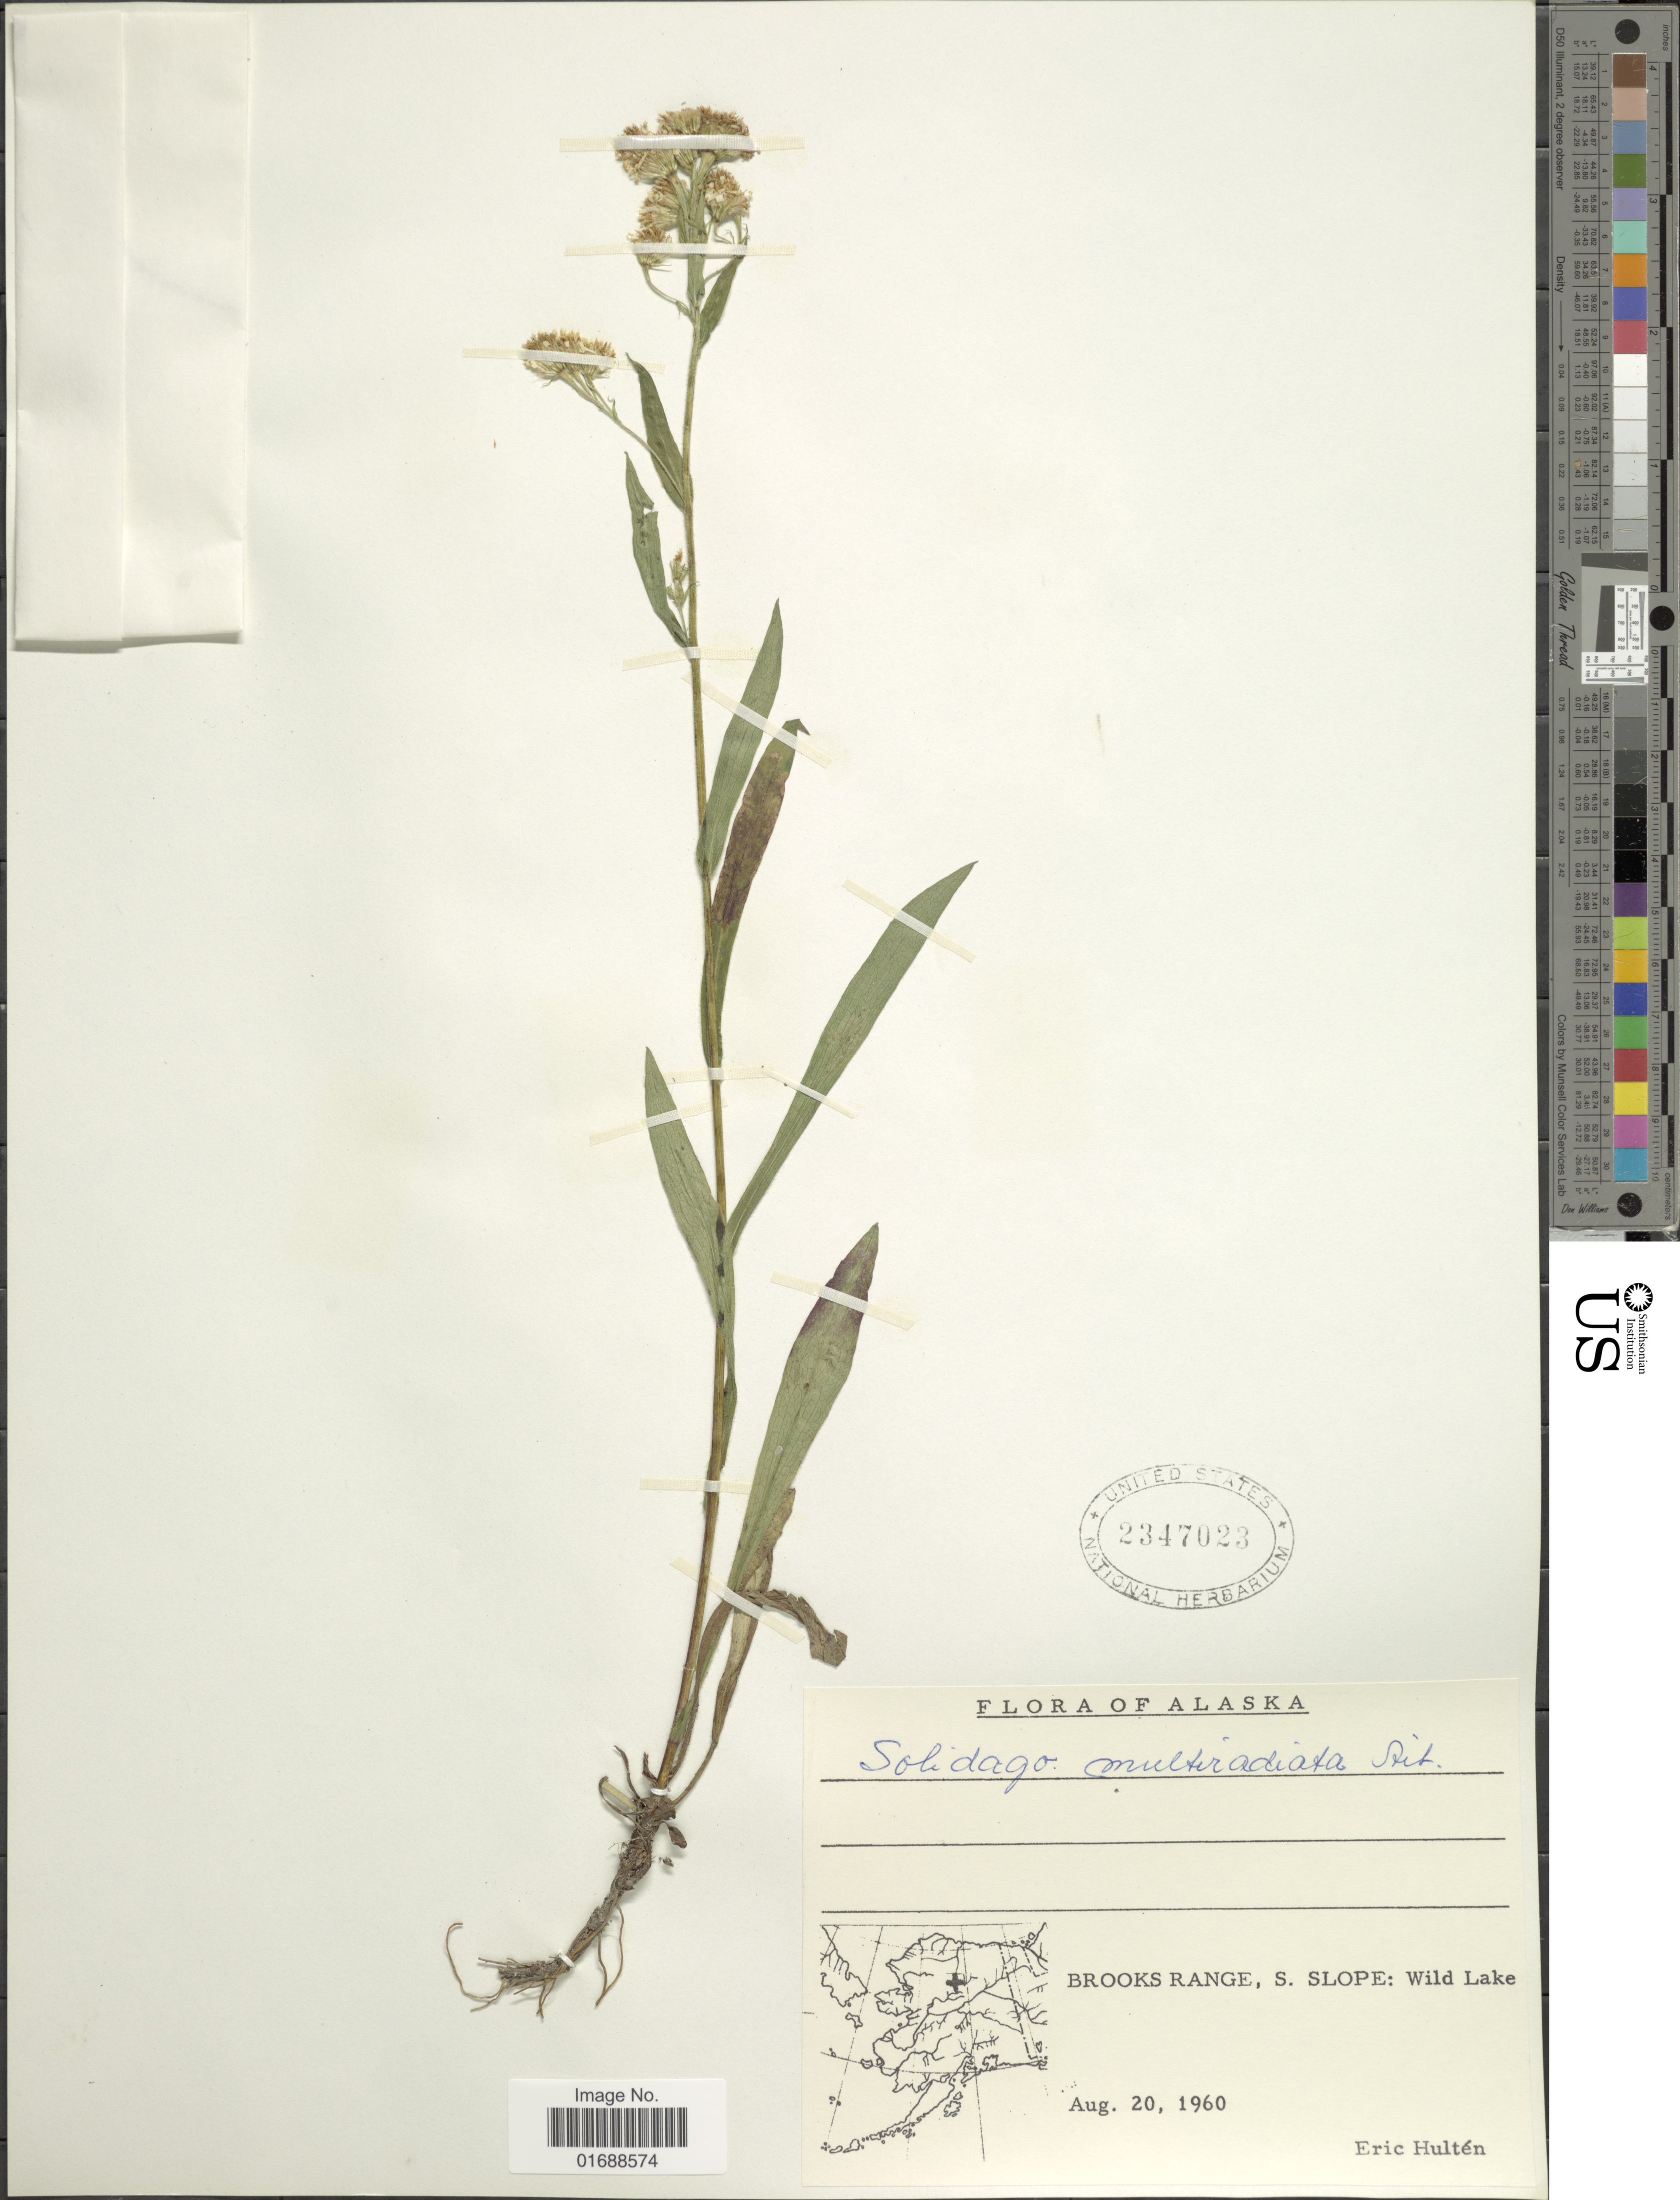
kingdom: Plantae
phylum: Tracheophyta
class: Magnoliopsida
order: Asterales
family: Asteraceae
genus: Solidago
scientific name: Solidago multiradiata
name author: Aiton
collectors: E. G. Hultén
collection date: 1960-08-20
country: United States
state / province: Alaska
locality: Brooks Range, S. Slope: Wilde Lake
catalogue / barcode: US 2347023